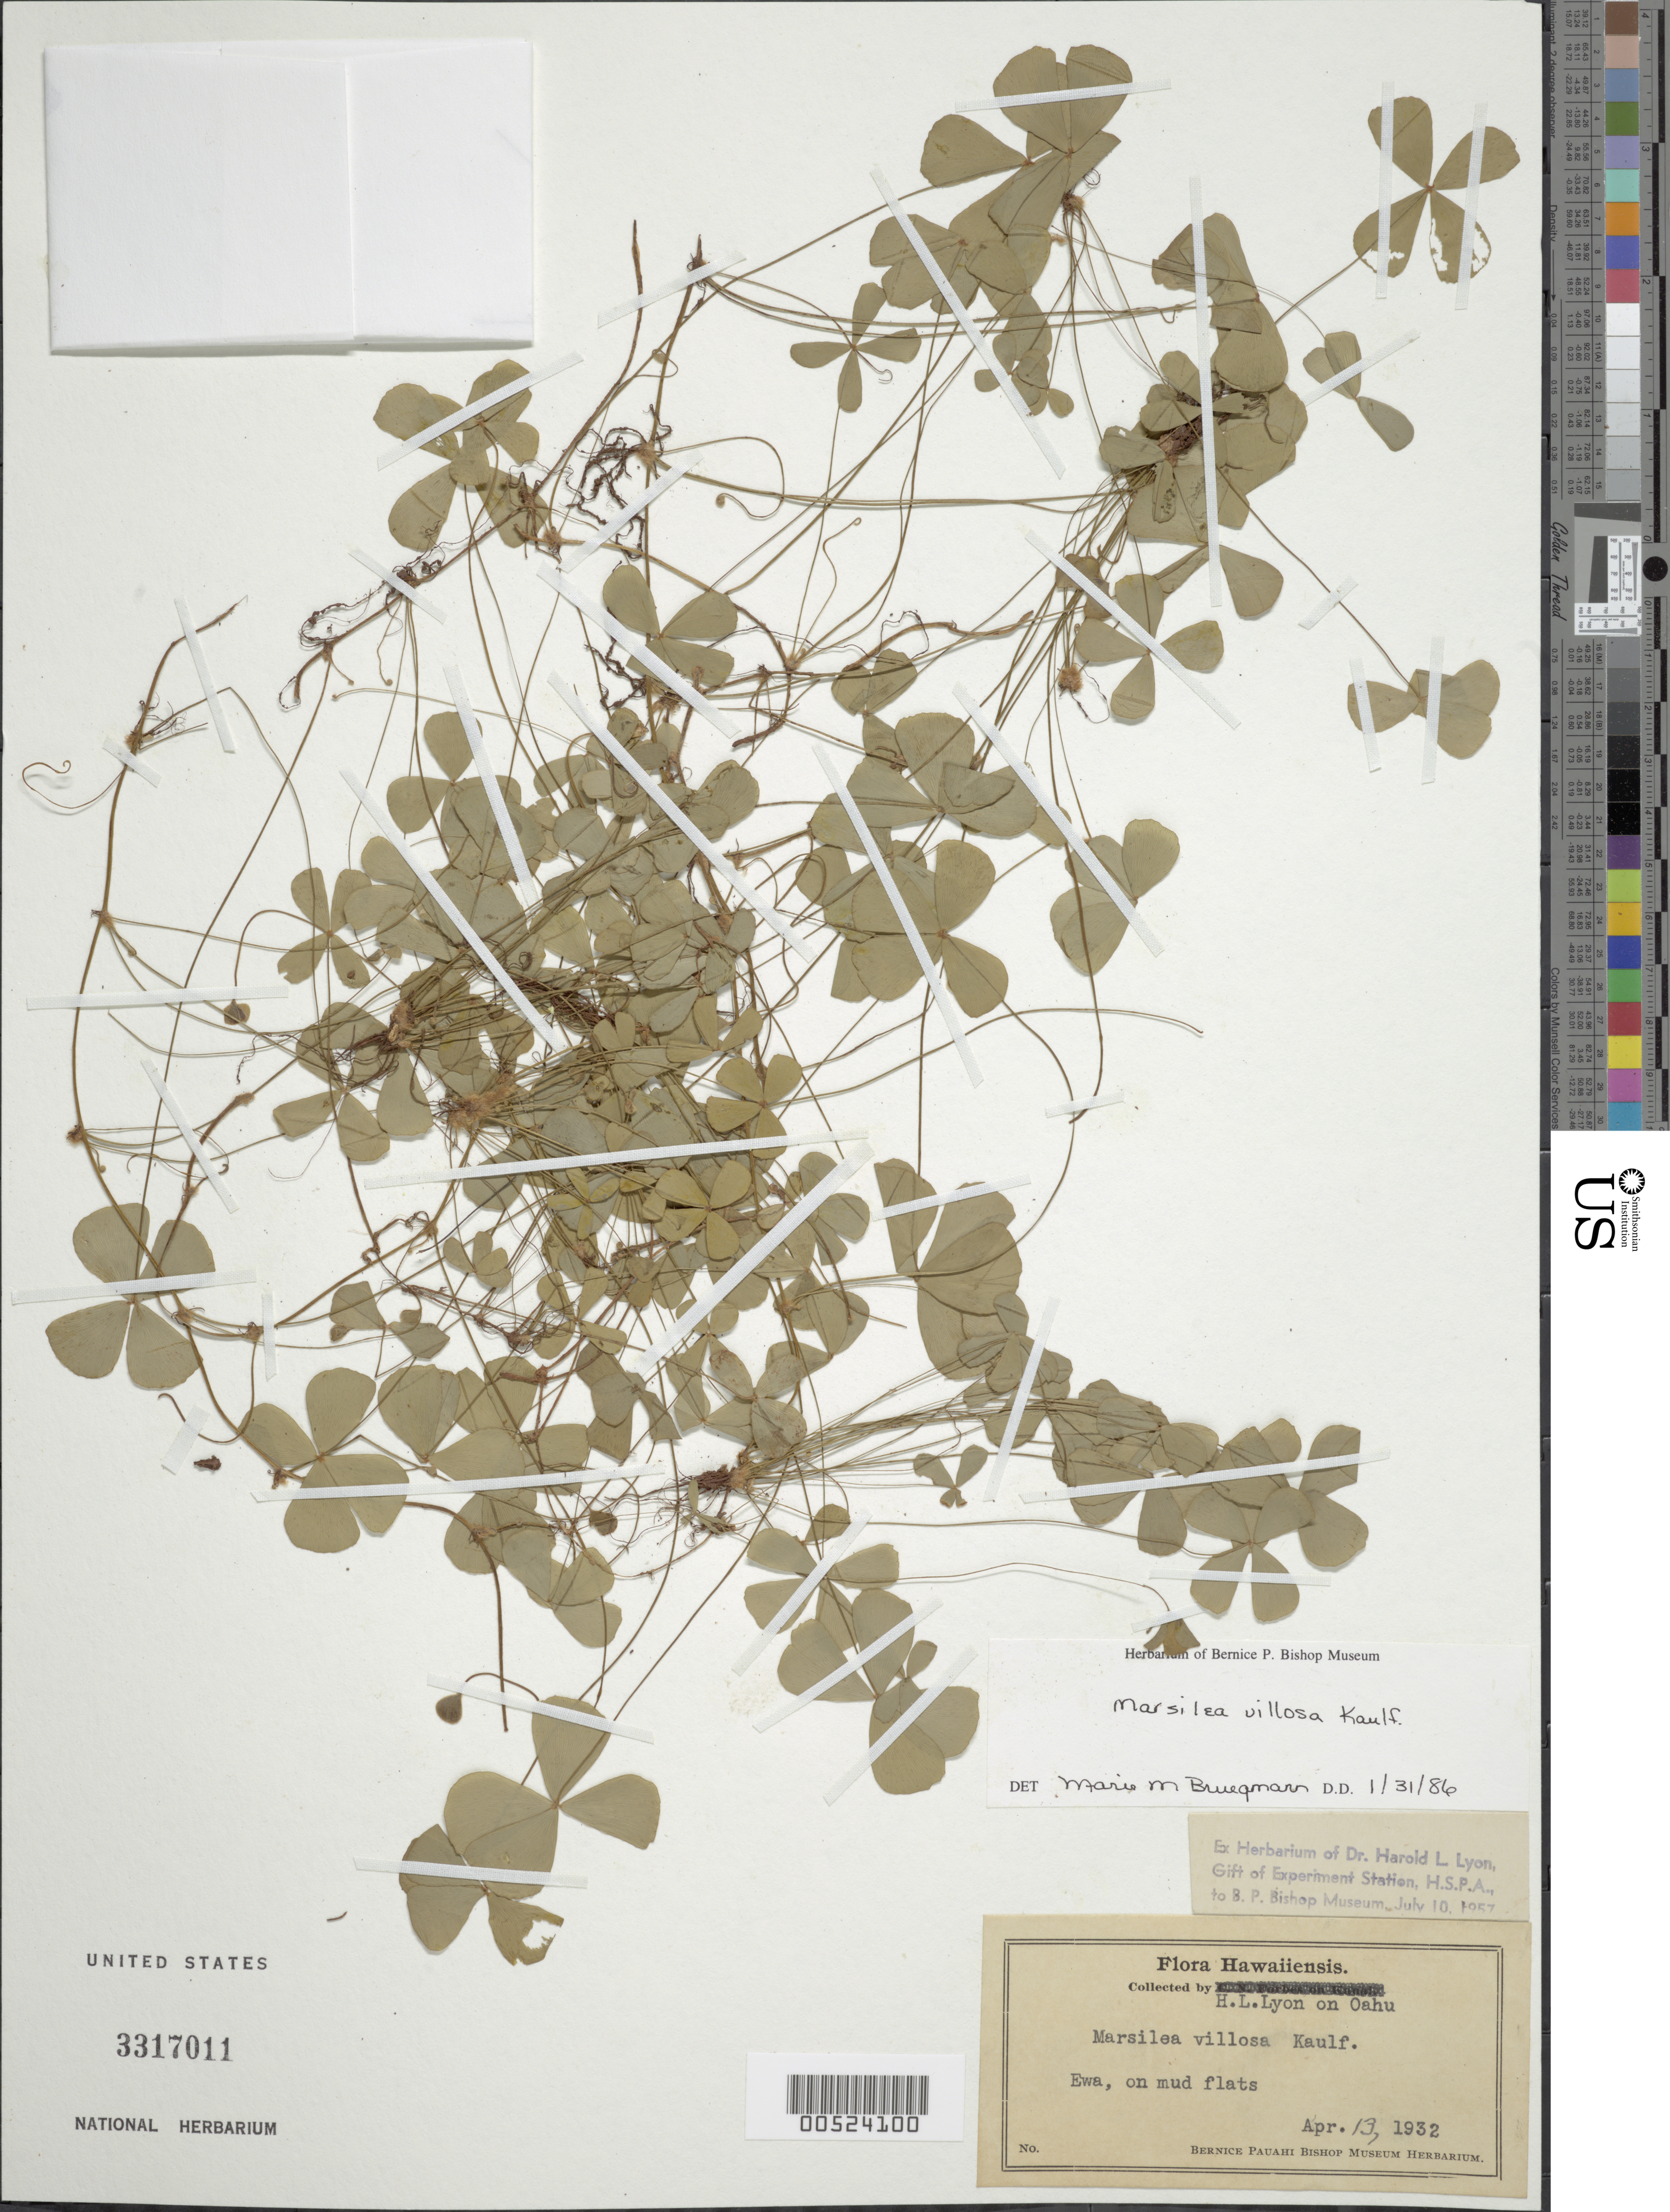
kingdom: Plantae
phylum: Tracheophyta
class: Polypodiopsida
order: Salviniales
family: Marsileaceae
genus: Marsilea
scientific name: Marsilea villosa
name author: Kaulf.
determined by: Bruegmann, M. M.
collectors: H. Lyon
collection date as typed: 13 Apr 1932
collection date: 1932-04-13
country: United States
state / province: Hawaii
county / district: Honolulu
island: Oahu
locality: Ewa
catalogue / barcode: US 3317011